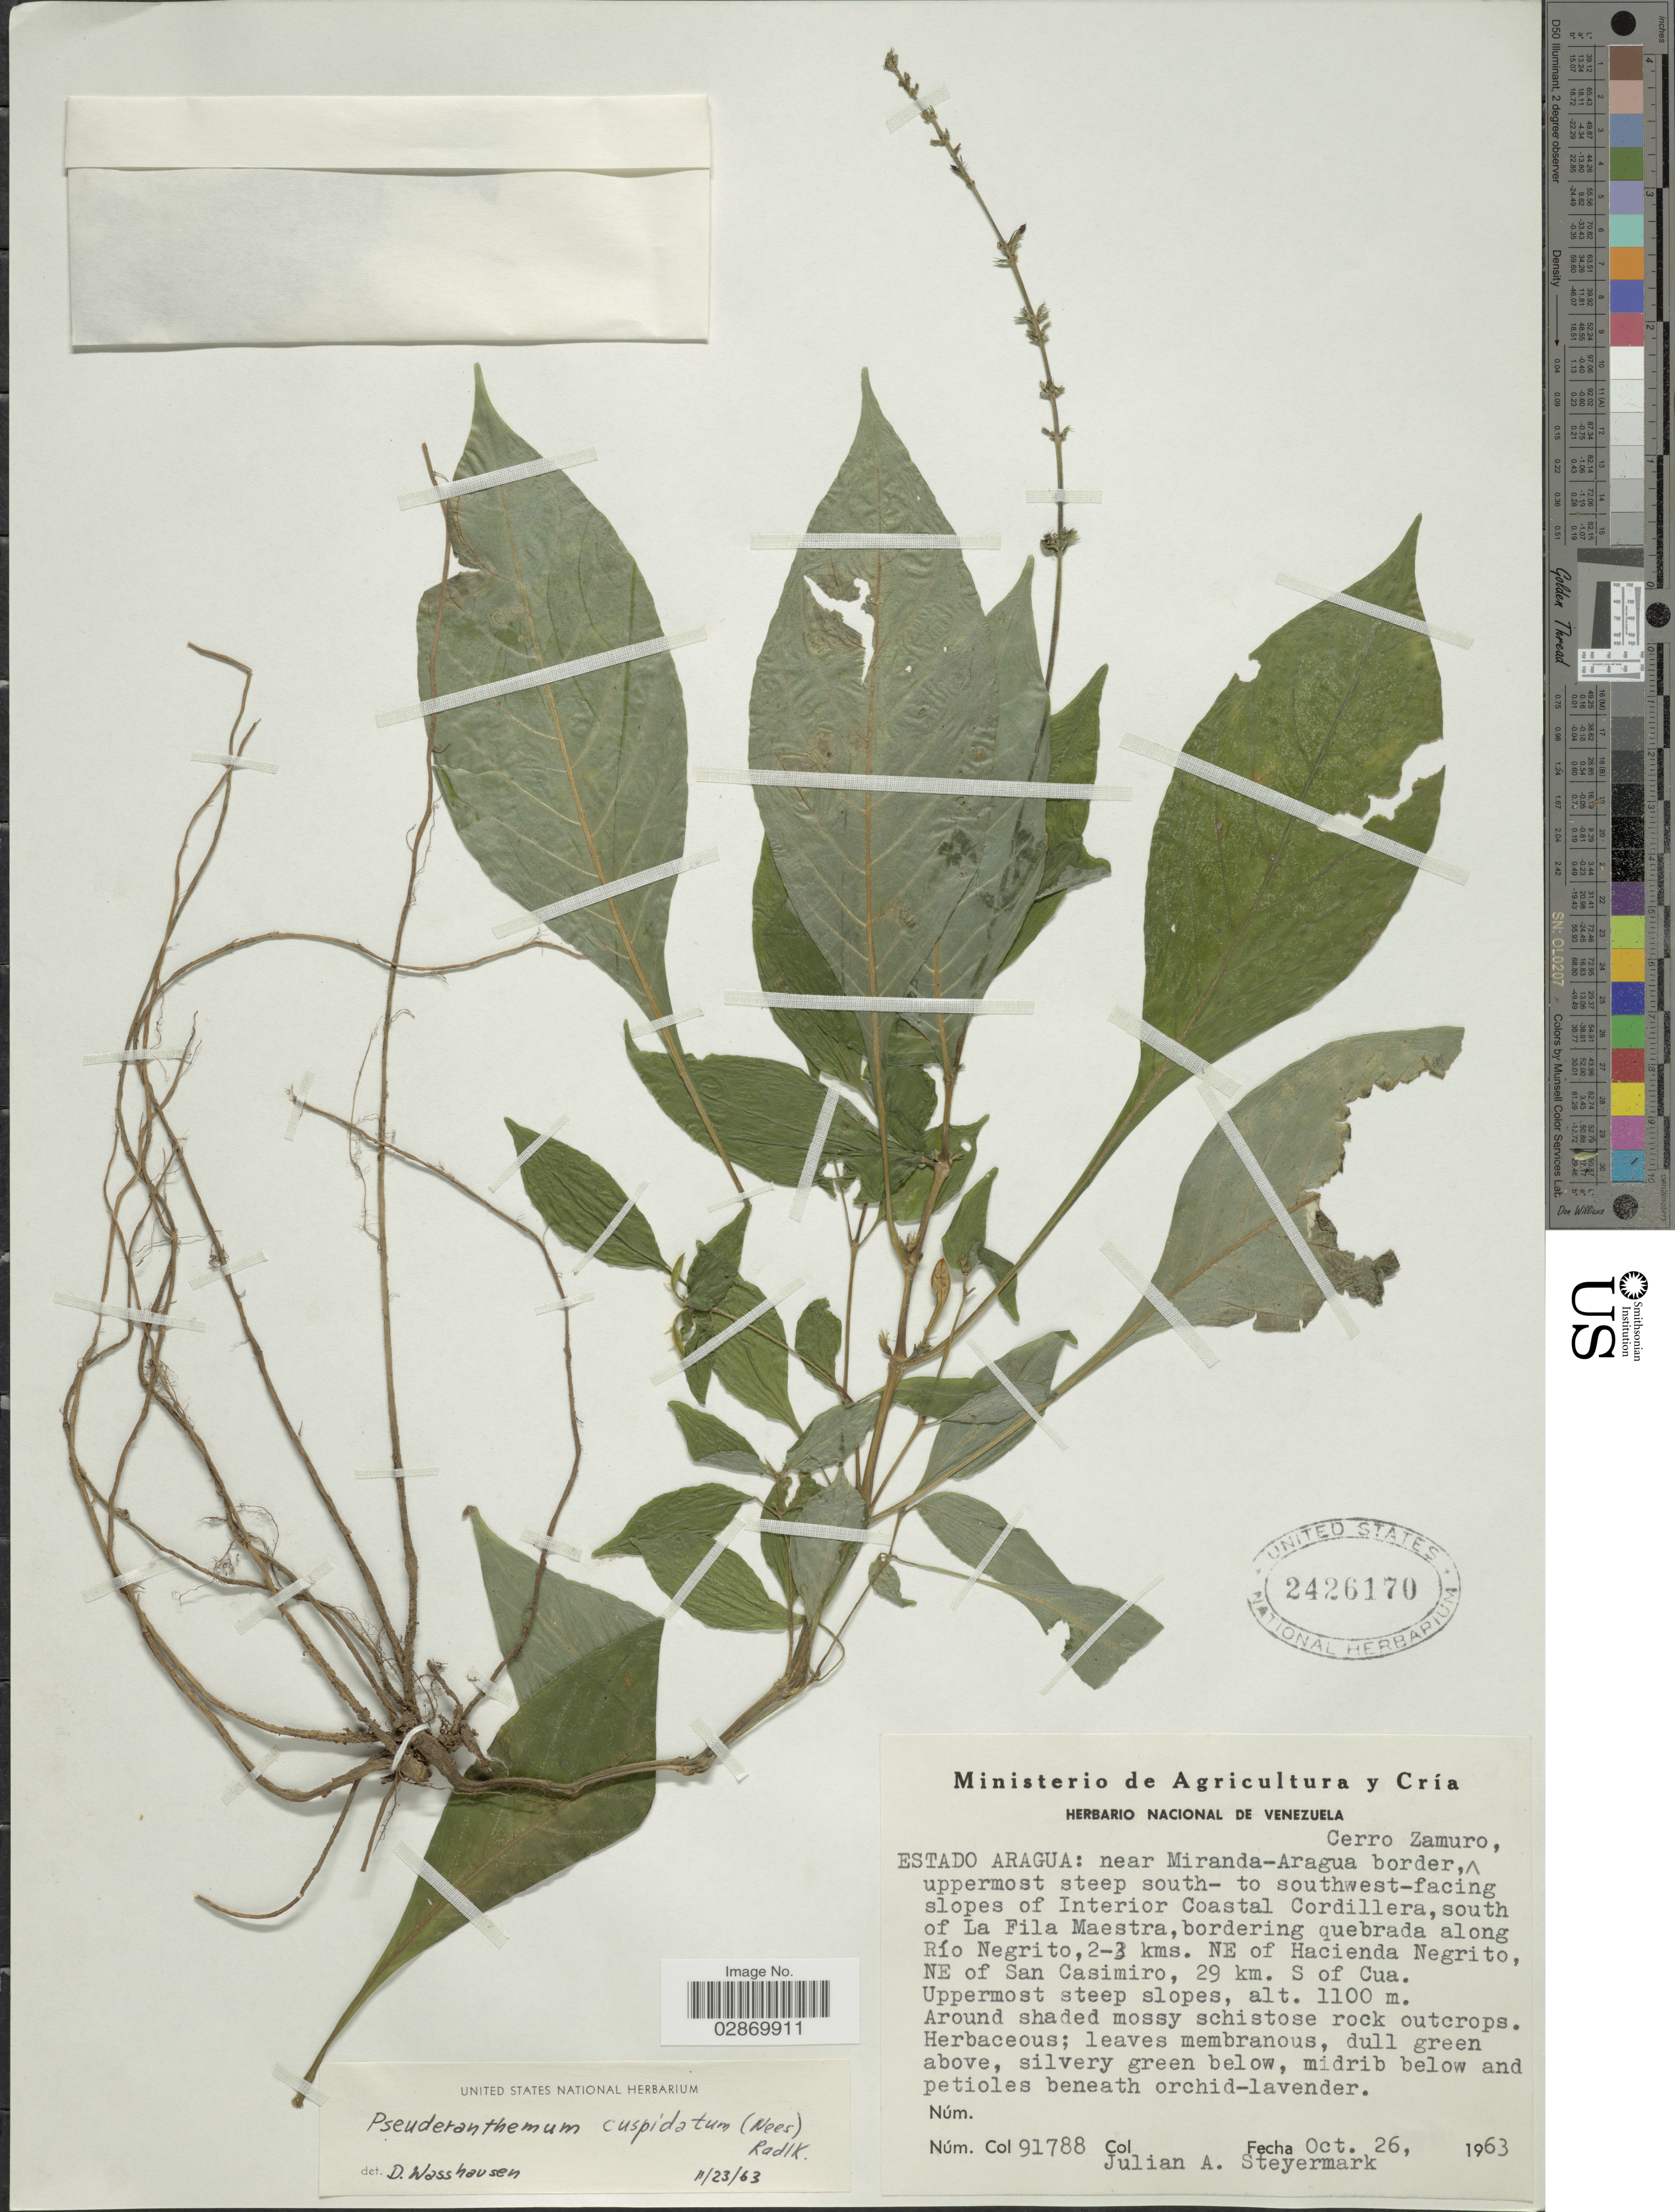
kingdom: Plantae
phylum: Tracheophyta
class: Magnoliopsida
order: Lamiales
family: Acanthaceae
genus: Pseuderanthemum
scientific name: Pseuderanthemum cuspidatum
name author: (Nees) Radlk. ex Lindau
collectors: J. Steyermark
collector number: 91788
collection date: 1963-10-26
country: Venezuela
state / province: Aragua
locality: Near Miranda-Aragua border, uppermost steep south- to southwest-facing slopes of Interior Coastal Cordillera, south of La Fila Maestra, bordering quebrada along Río Negrito, 2-3 kms. NE of Hacienda Negrito, NE of San Casimiro, 29 km. S. of Cua, Uppermost steep slopes.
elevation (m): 1100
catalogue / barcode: US 2426170